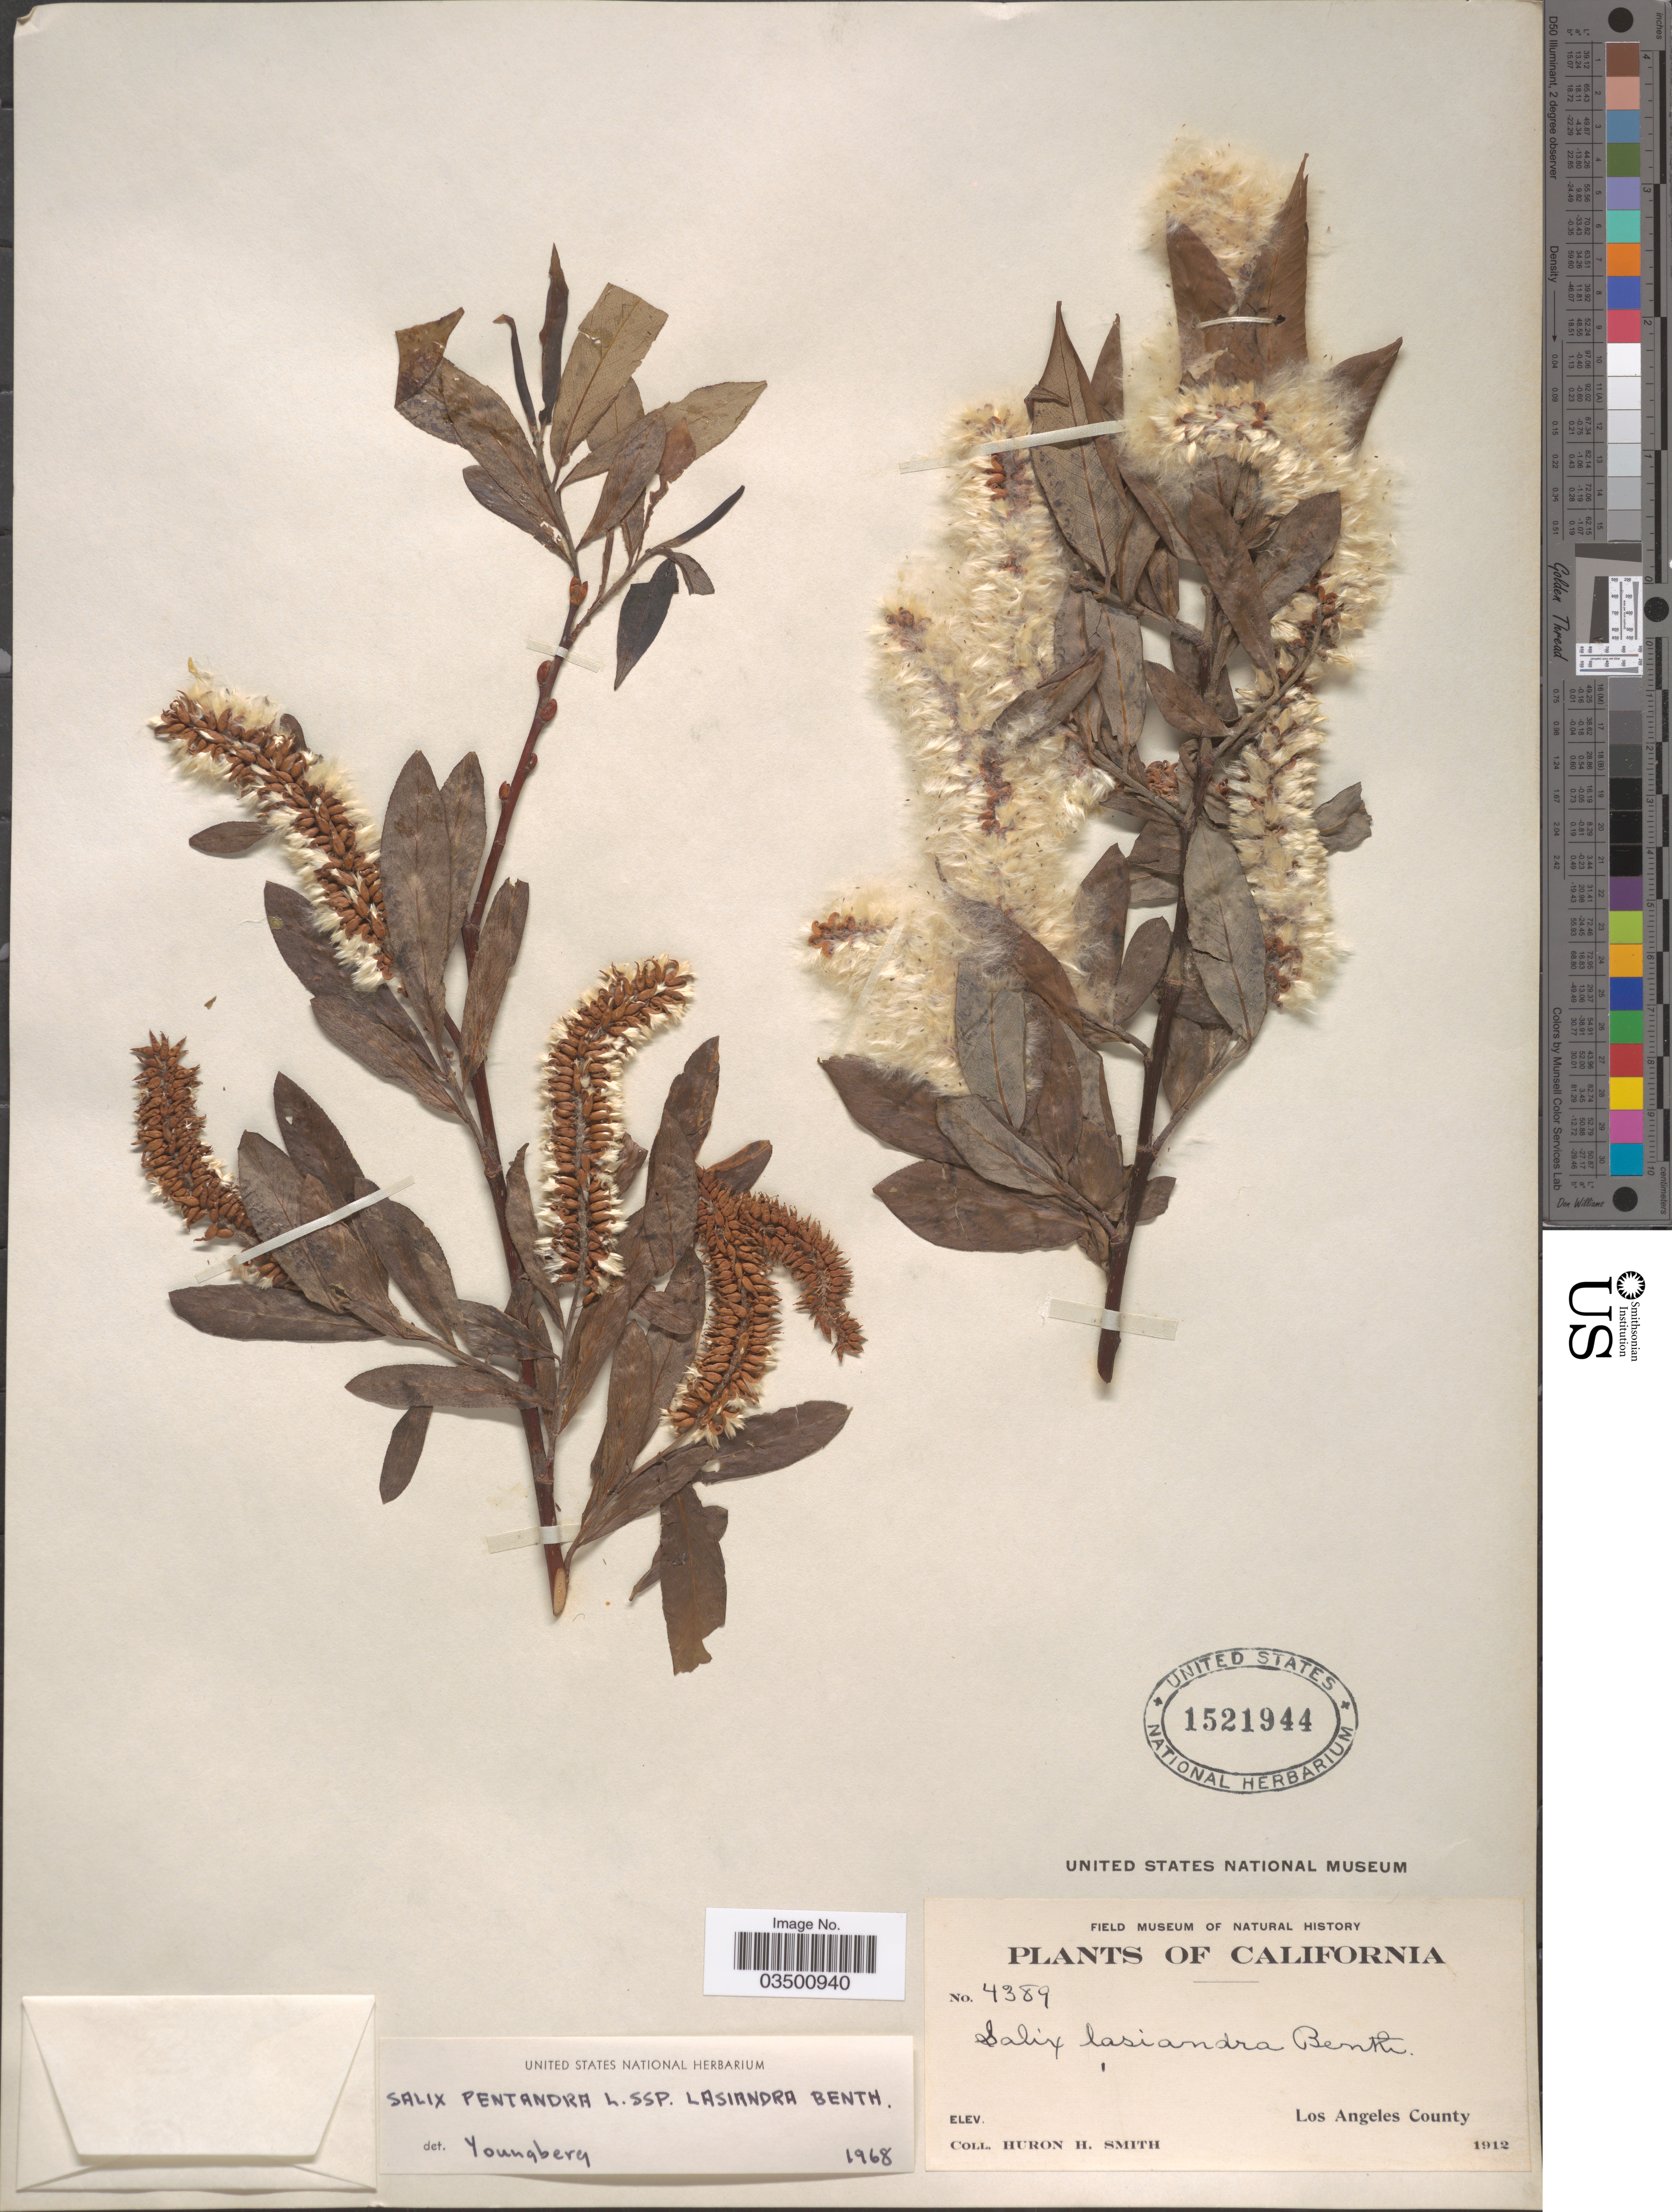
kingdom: Plantae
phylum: Tracheophyta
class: Magnoliopsida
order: Malpighiales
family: Salicaceae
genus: Salix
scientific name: Salix lasiandra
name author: Benth.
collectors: Huron H. Smith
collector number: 4389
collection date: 1912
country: United States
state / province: California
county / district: Los Angeles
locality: Los Angeles County.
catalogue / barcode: US 1521944